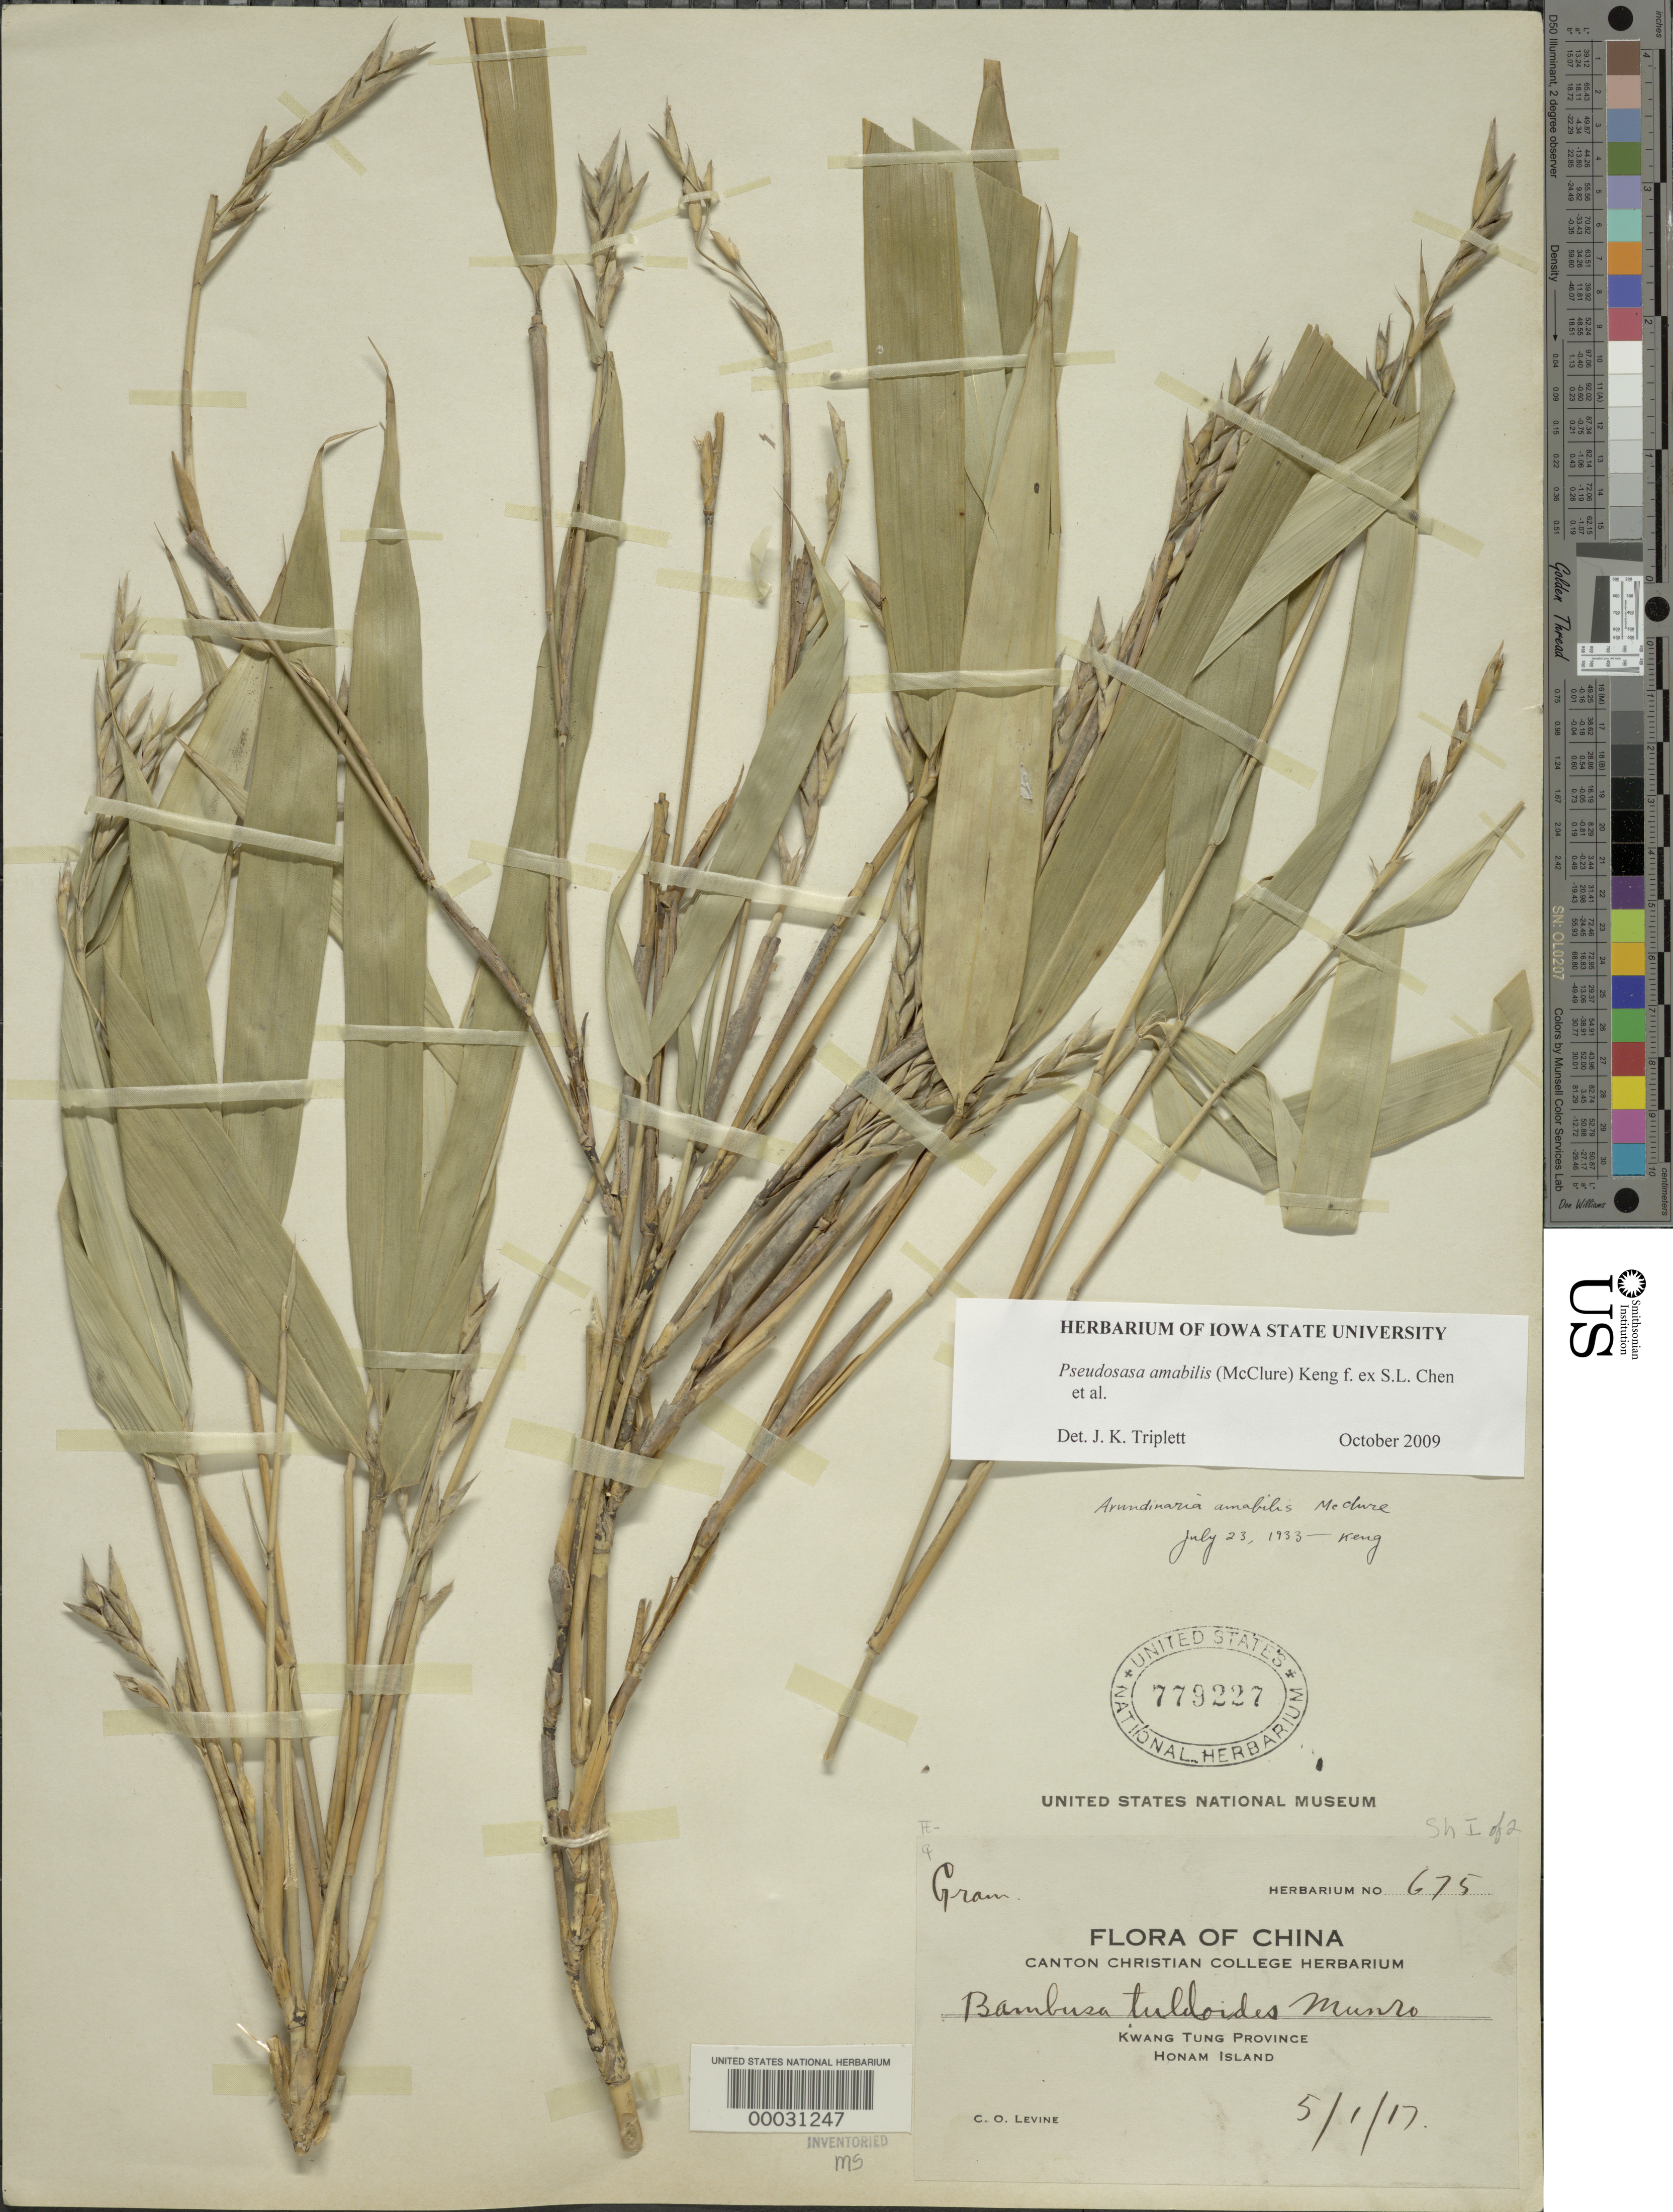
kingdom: Plantae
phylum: Tracheophyta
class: Liliopsida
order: Poales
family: Poaceae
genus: Pseudosasa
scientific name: Pseudosasa amabilis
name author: (McClure) Keng f.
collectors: C. O. Levine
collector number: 675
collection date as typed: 01 May 1917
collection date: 1917-05-01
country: China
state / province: Guangdong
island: Honam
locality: Honam Island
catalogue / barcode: US 779227